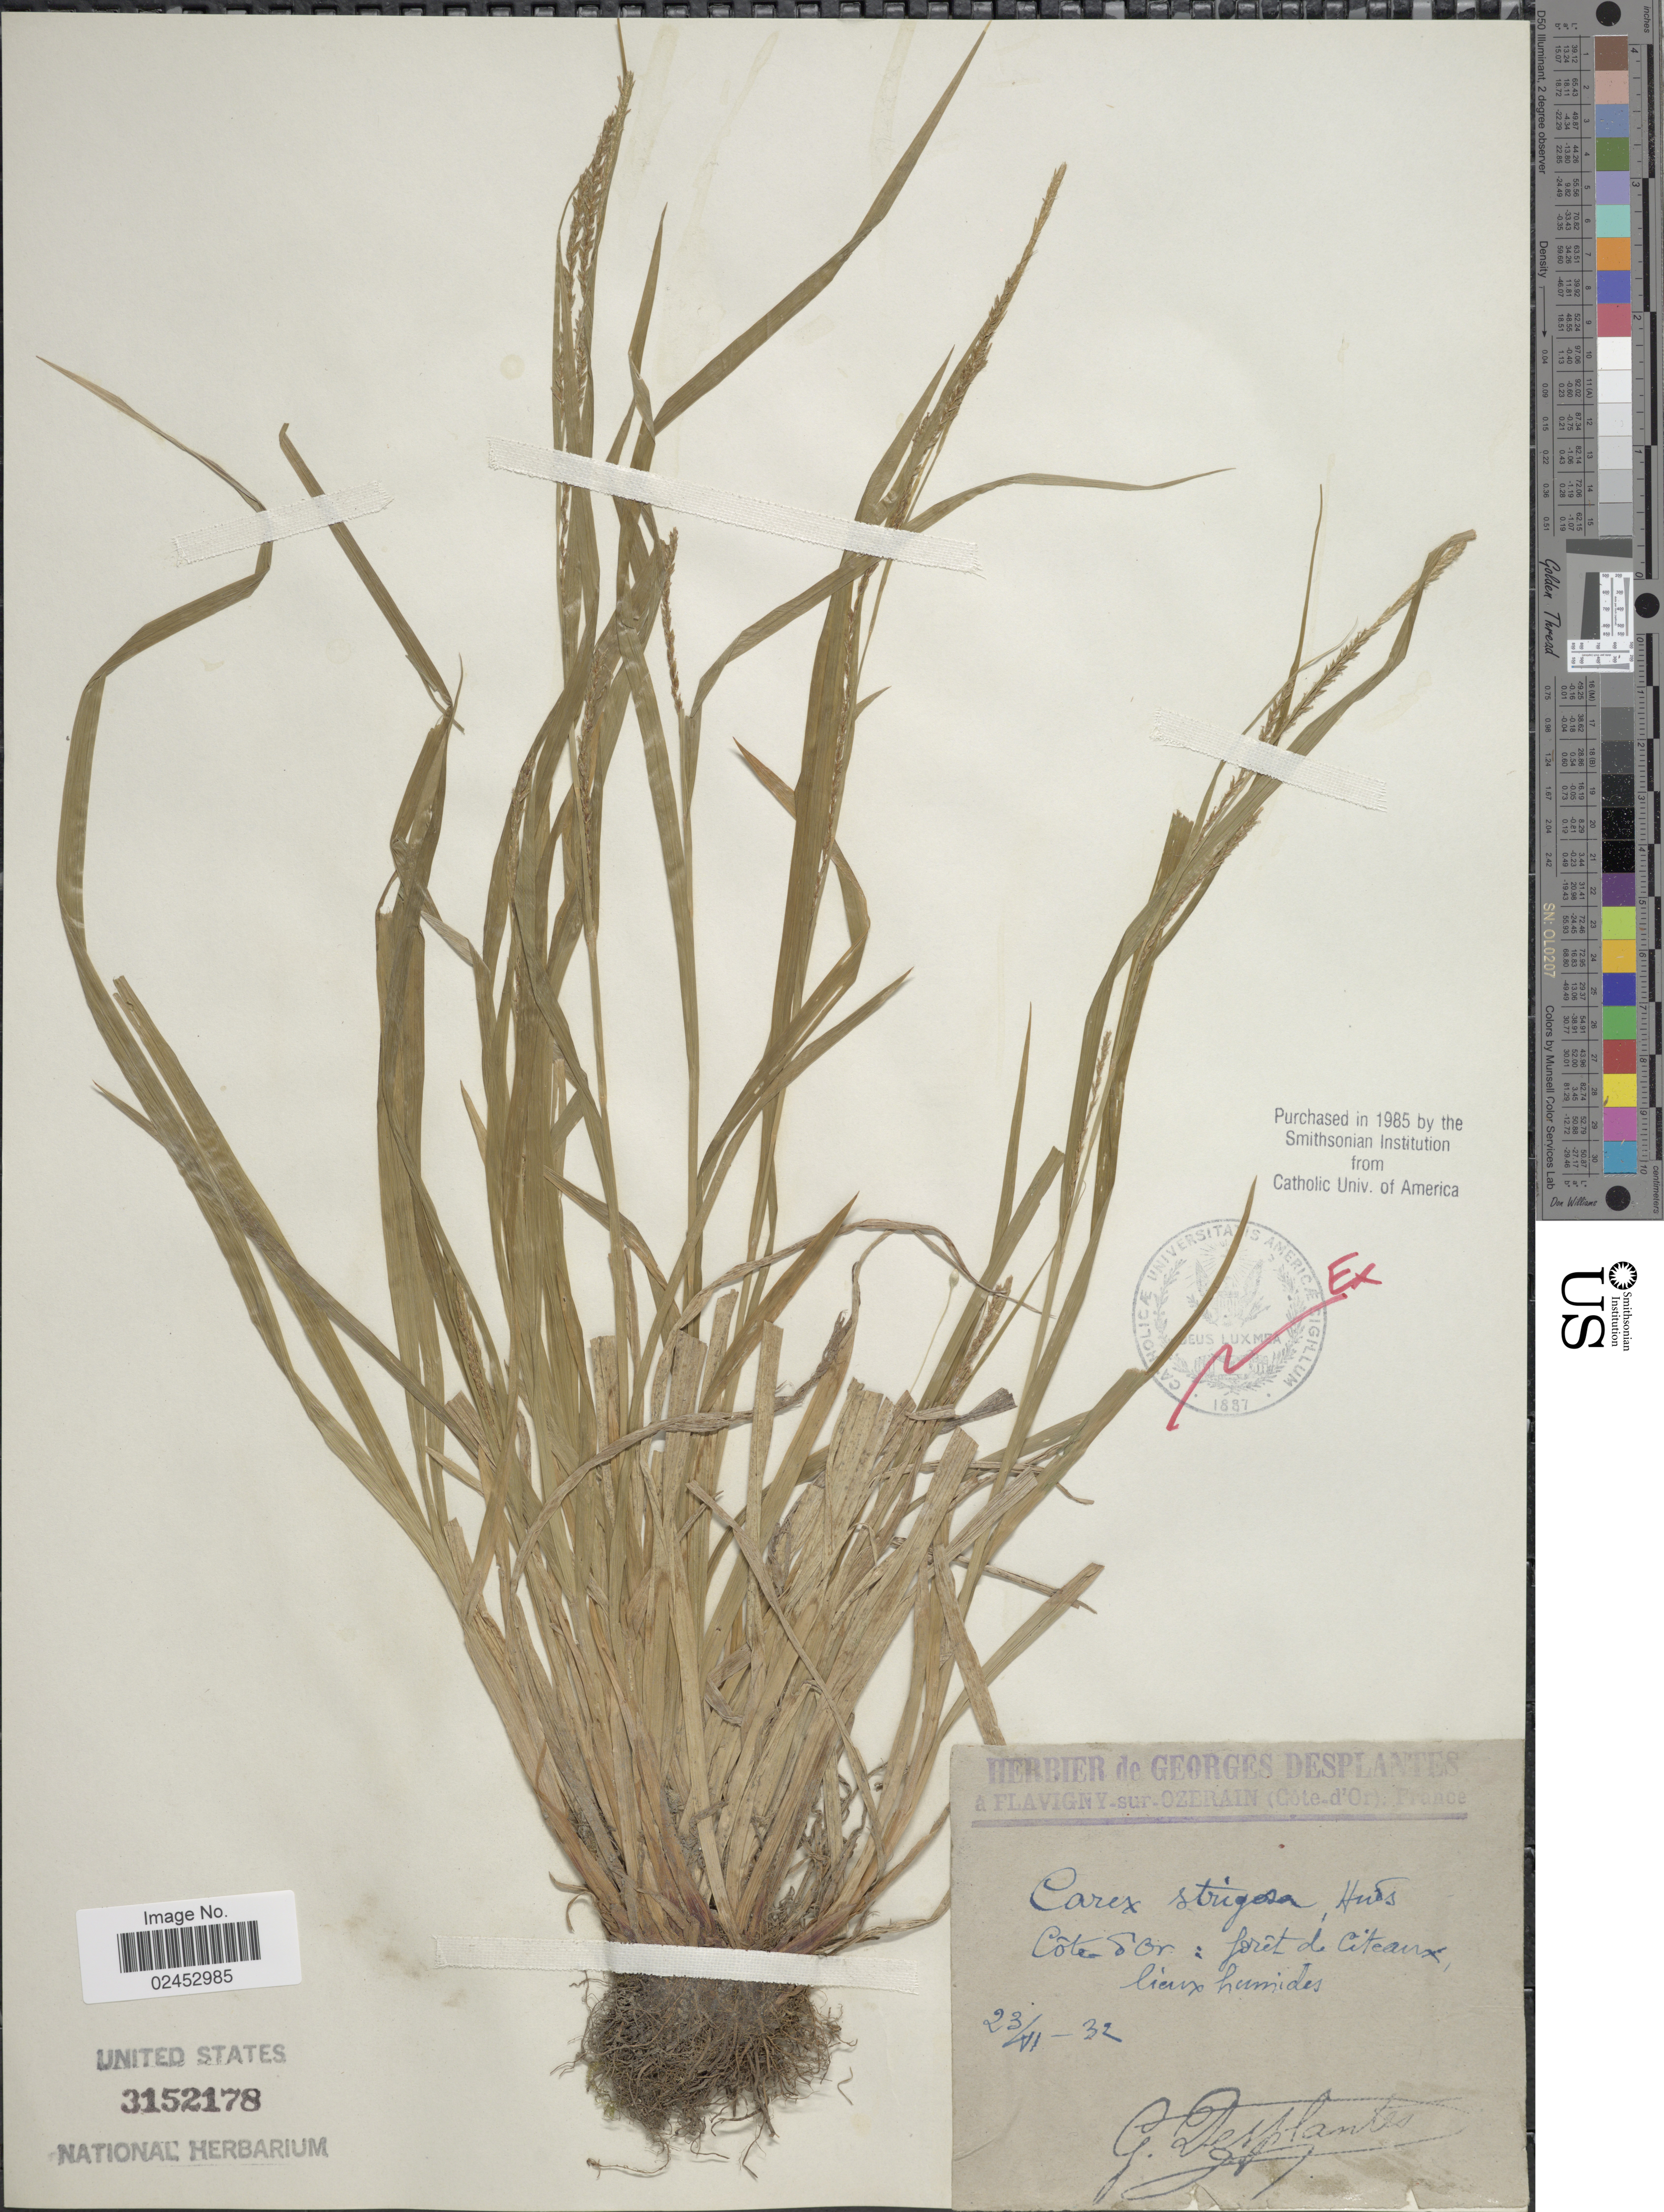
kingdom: Plantae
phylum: Tracheophyta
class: Liliopsida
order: Poales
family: Cyperaceae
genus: Carex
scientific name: Carex strigosa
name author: Huds.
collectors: G. Desplantes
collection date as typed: Transcribed d/m/y: 23/11/32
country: France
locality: Cote d'Or: foret de citeaux lieux humides [interpreted]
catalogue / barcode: US 3152178